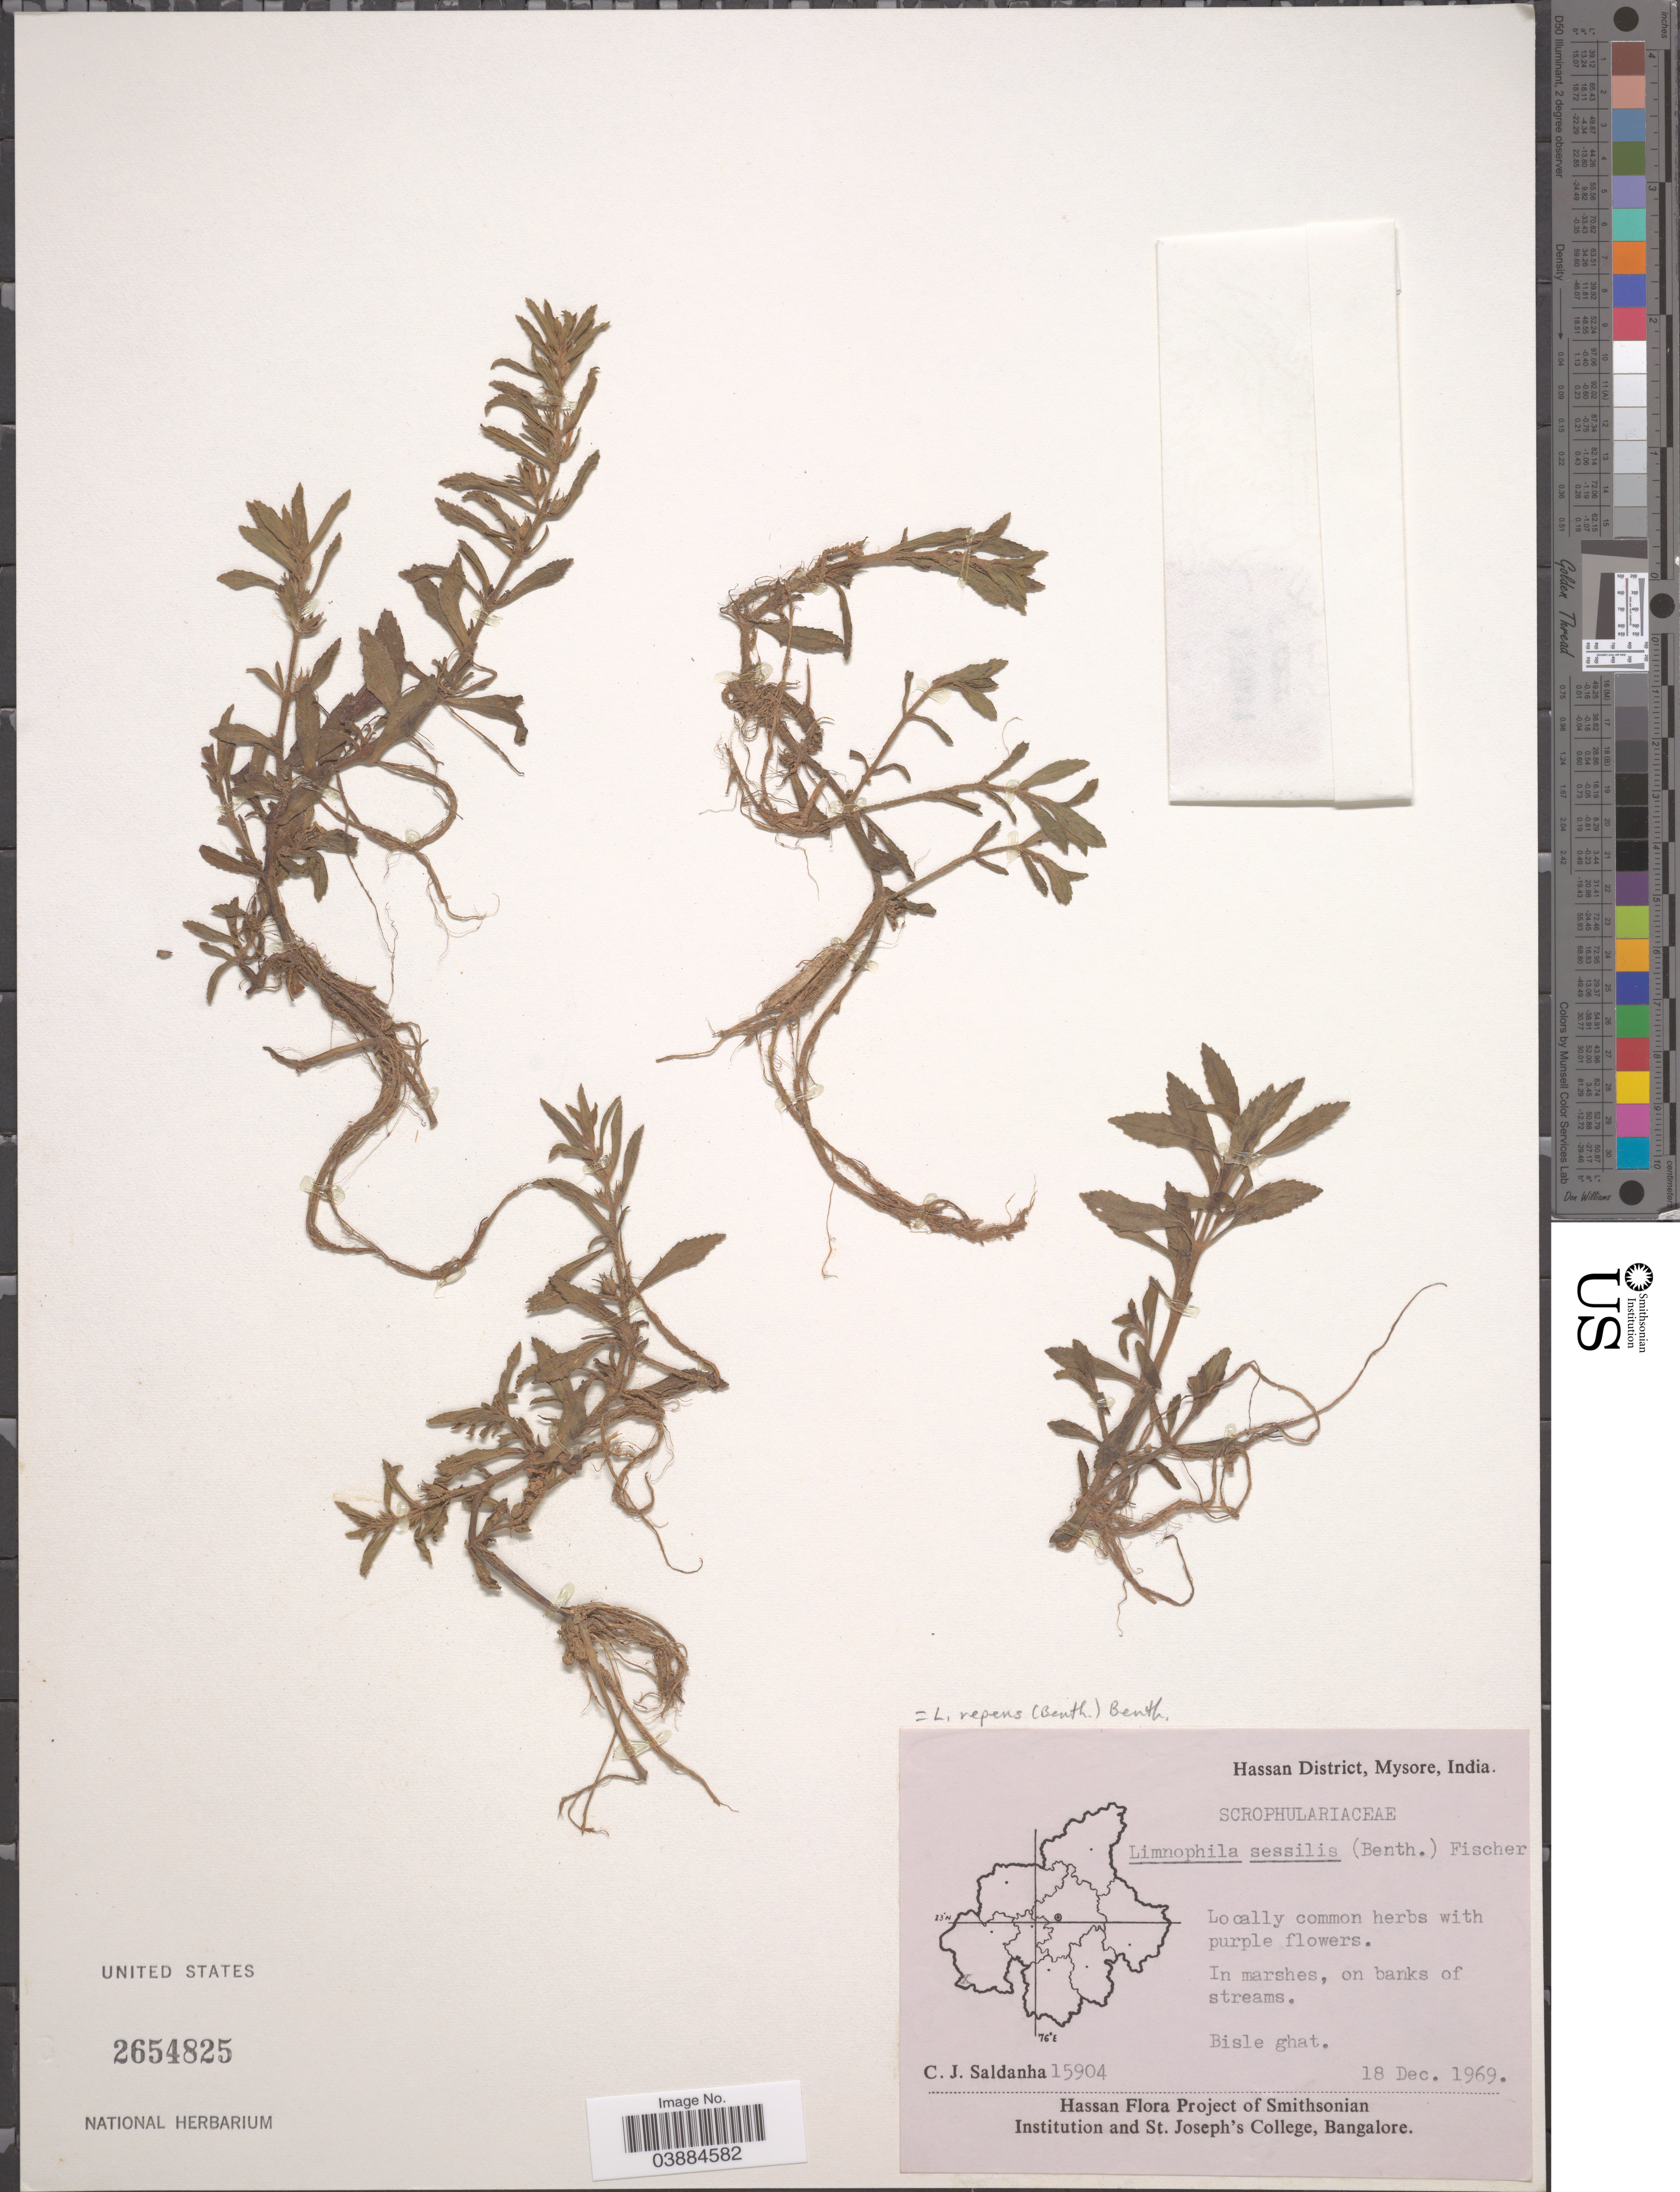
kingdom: Plantae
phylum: Tracheophyta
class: Magnoliopsida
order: Lamiales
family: Plantaginaceae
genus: Limnophila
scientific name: Limnophila repens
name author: (Benth.) Benth.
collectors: C. J. Saldanha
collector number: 15904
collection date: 1969-12-18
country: India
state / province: Karnataka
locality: Hassan District, Mysore. Bisle ghat.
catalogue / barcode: US 2654825